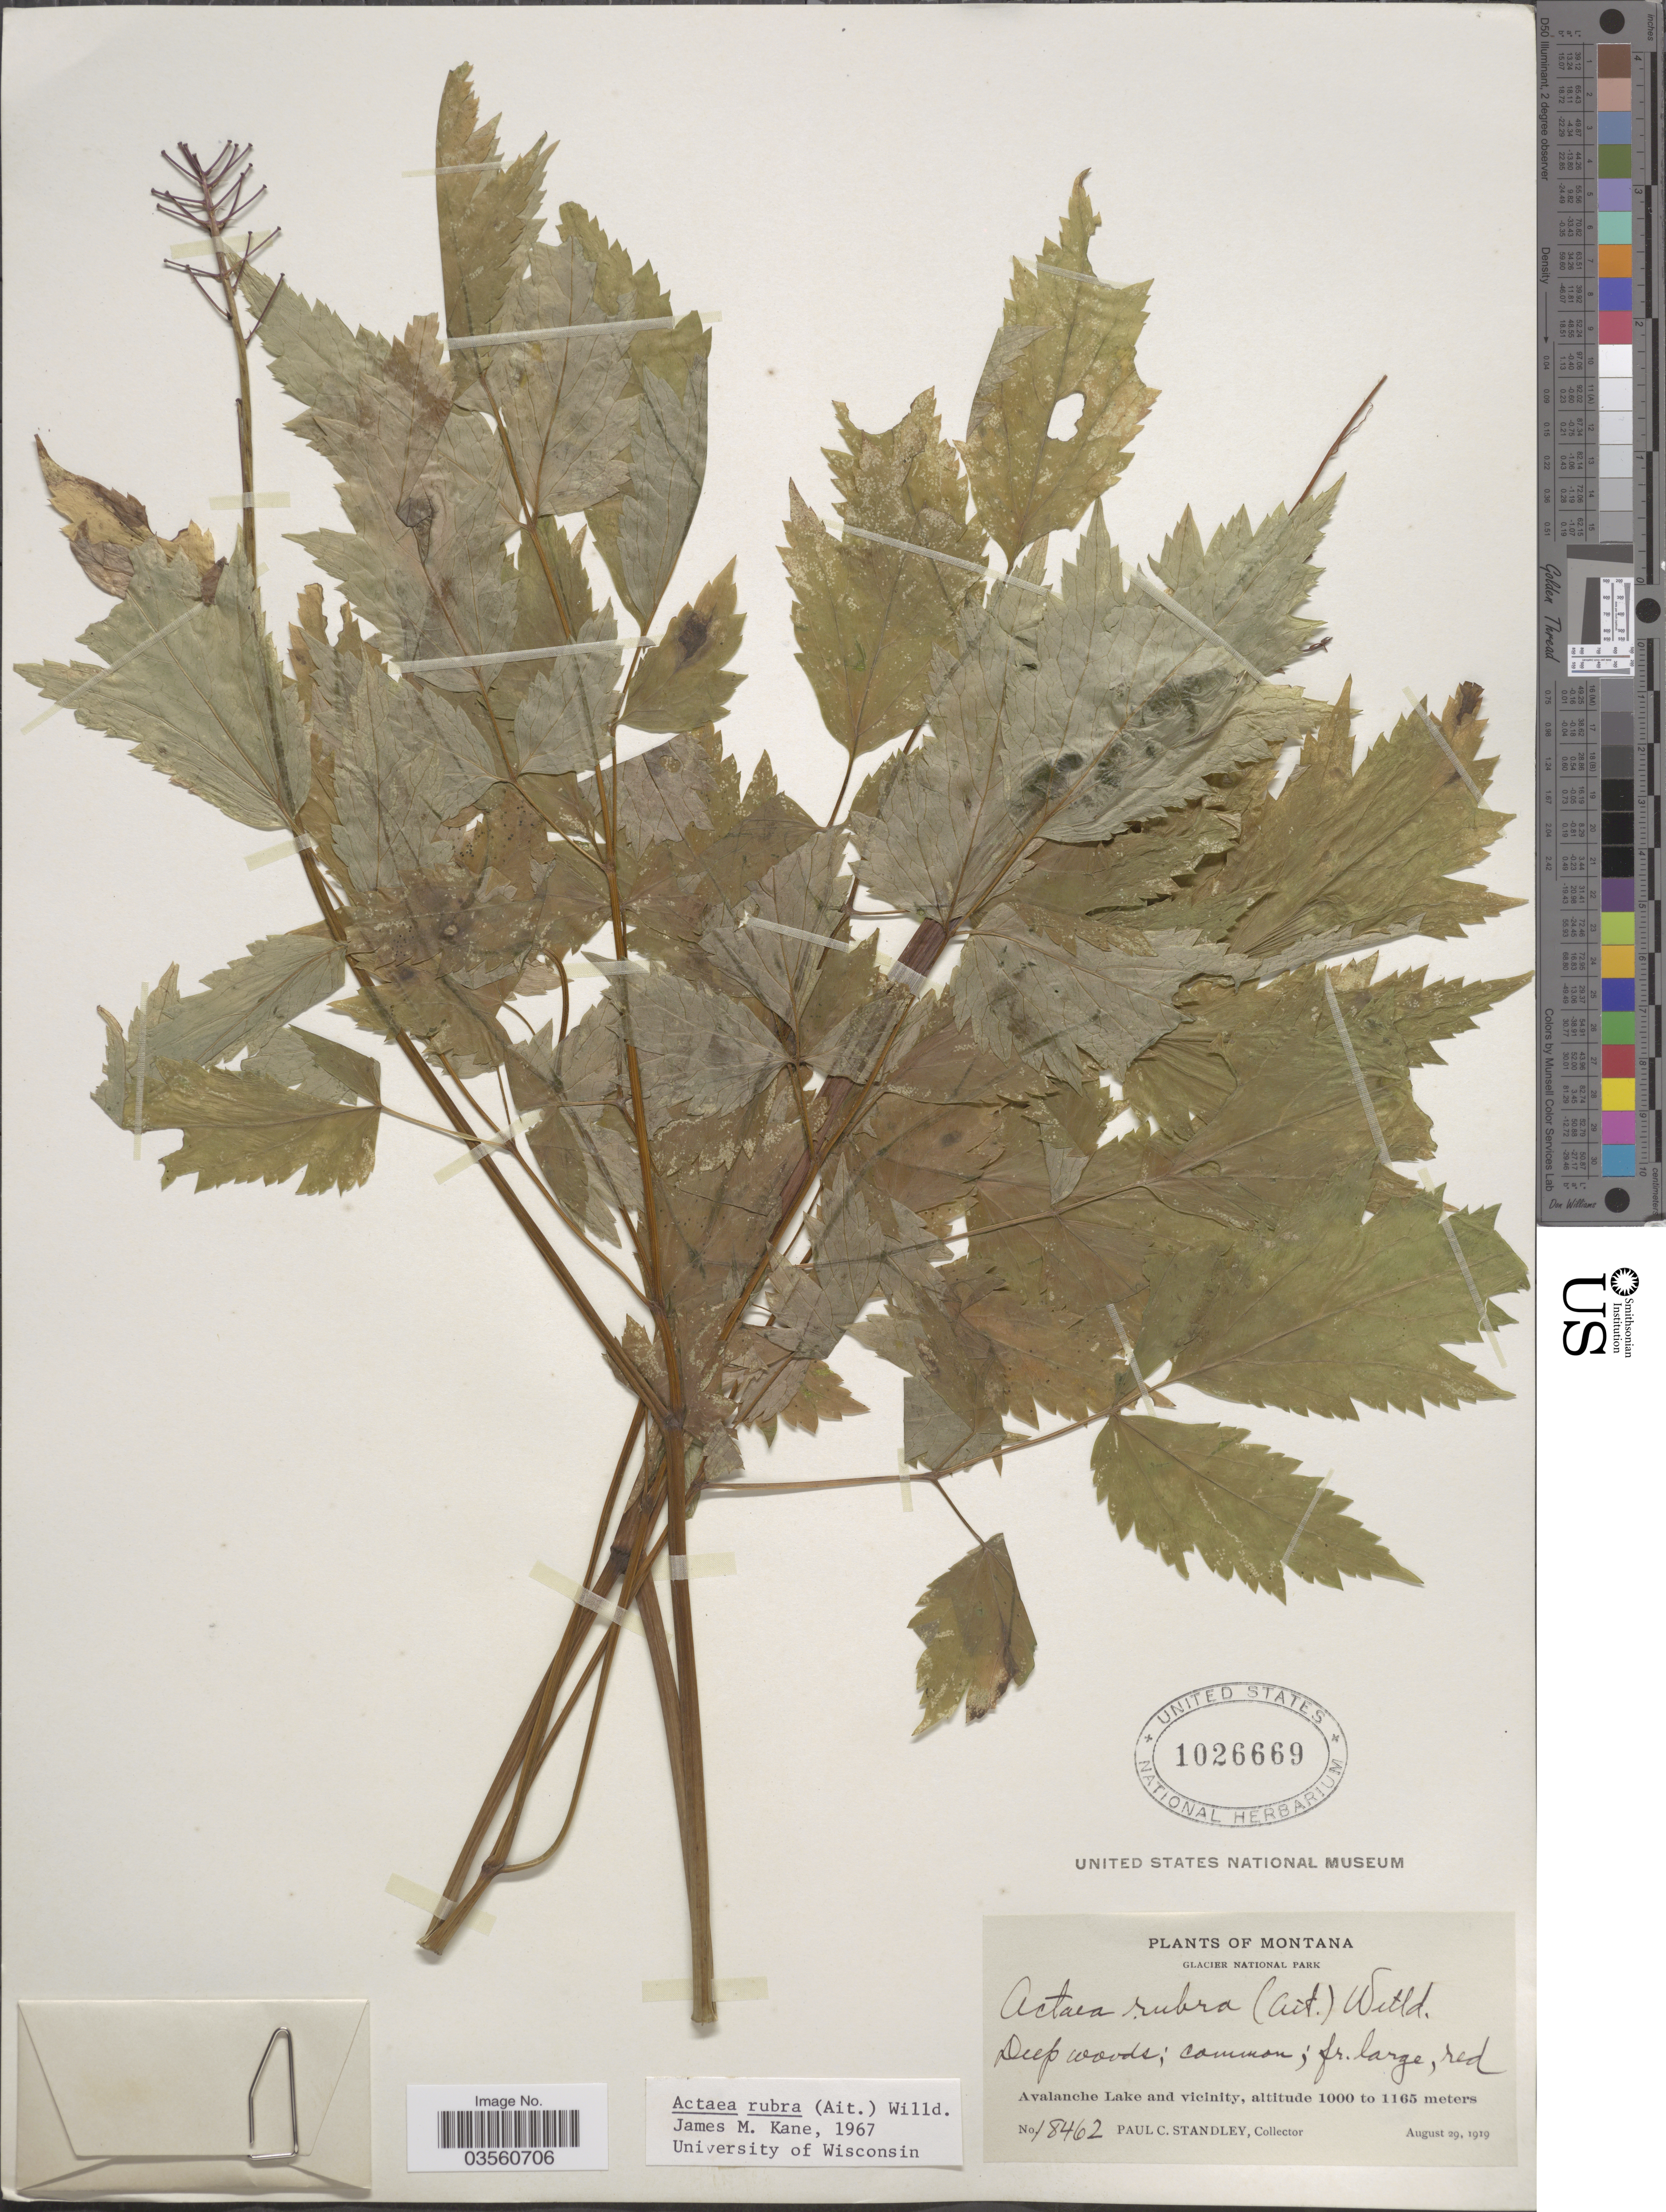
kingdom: Plantae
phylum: Tracheophyta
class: Magnoliopsida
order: Ranunculales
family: Ranunculaceae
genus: Actaea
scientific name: Actaea rubra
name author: (Aiton) Willd.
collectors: P. C. Standley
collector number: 18462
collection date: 1919-08-29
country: United States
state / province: Montana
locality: Glacier National Park. Avalanche Lake and vicinity.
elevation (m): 1000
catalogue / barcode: US 1026669